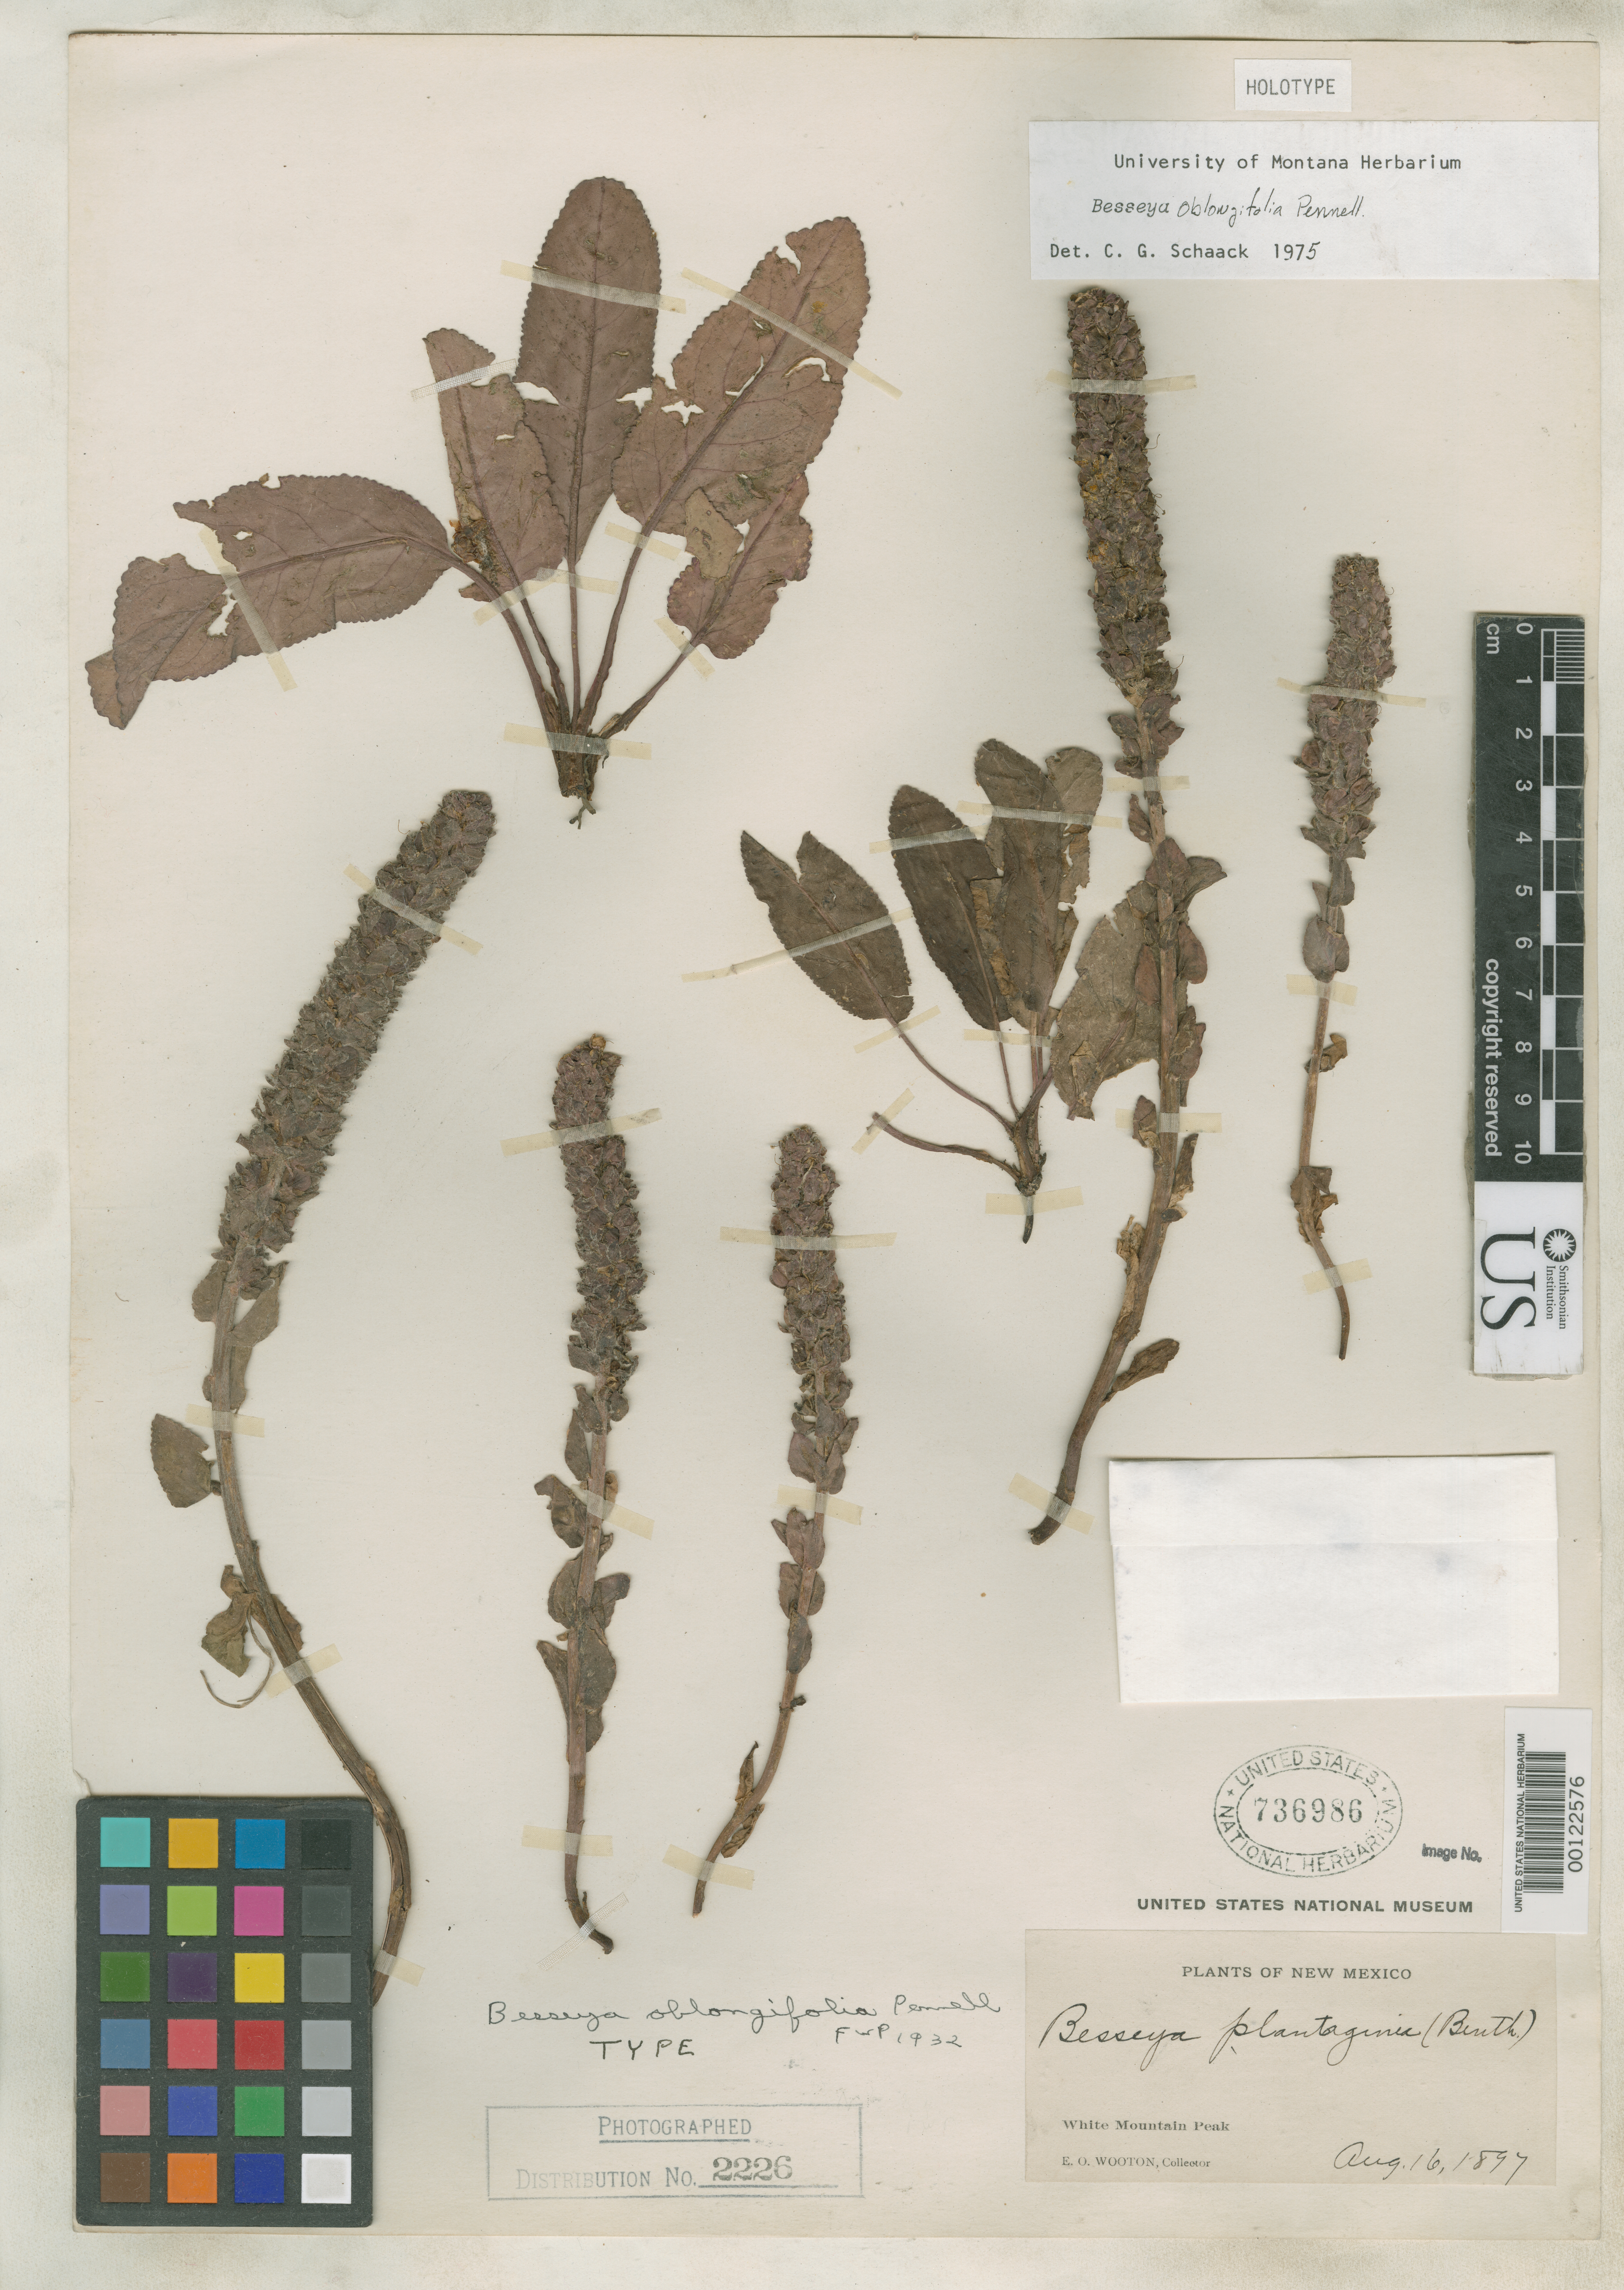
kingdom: Plantae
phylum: Tracheophyta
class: Magnoliopsida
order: Lamiales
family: Plantaginaceae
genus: Besseya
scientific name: Besseya oblongifolia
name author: Pennell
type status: Holotype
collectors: E. O. Wooton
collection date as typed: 16 Aug 1897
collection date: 1897-08-16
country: United States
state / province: New Mexico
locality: White Mountain Peak.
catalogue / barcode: US 736986